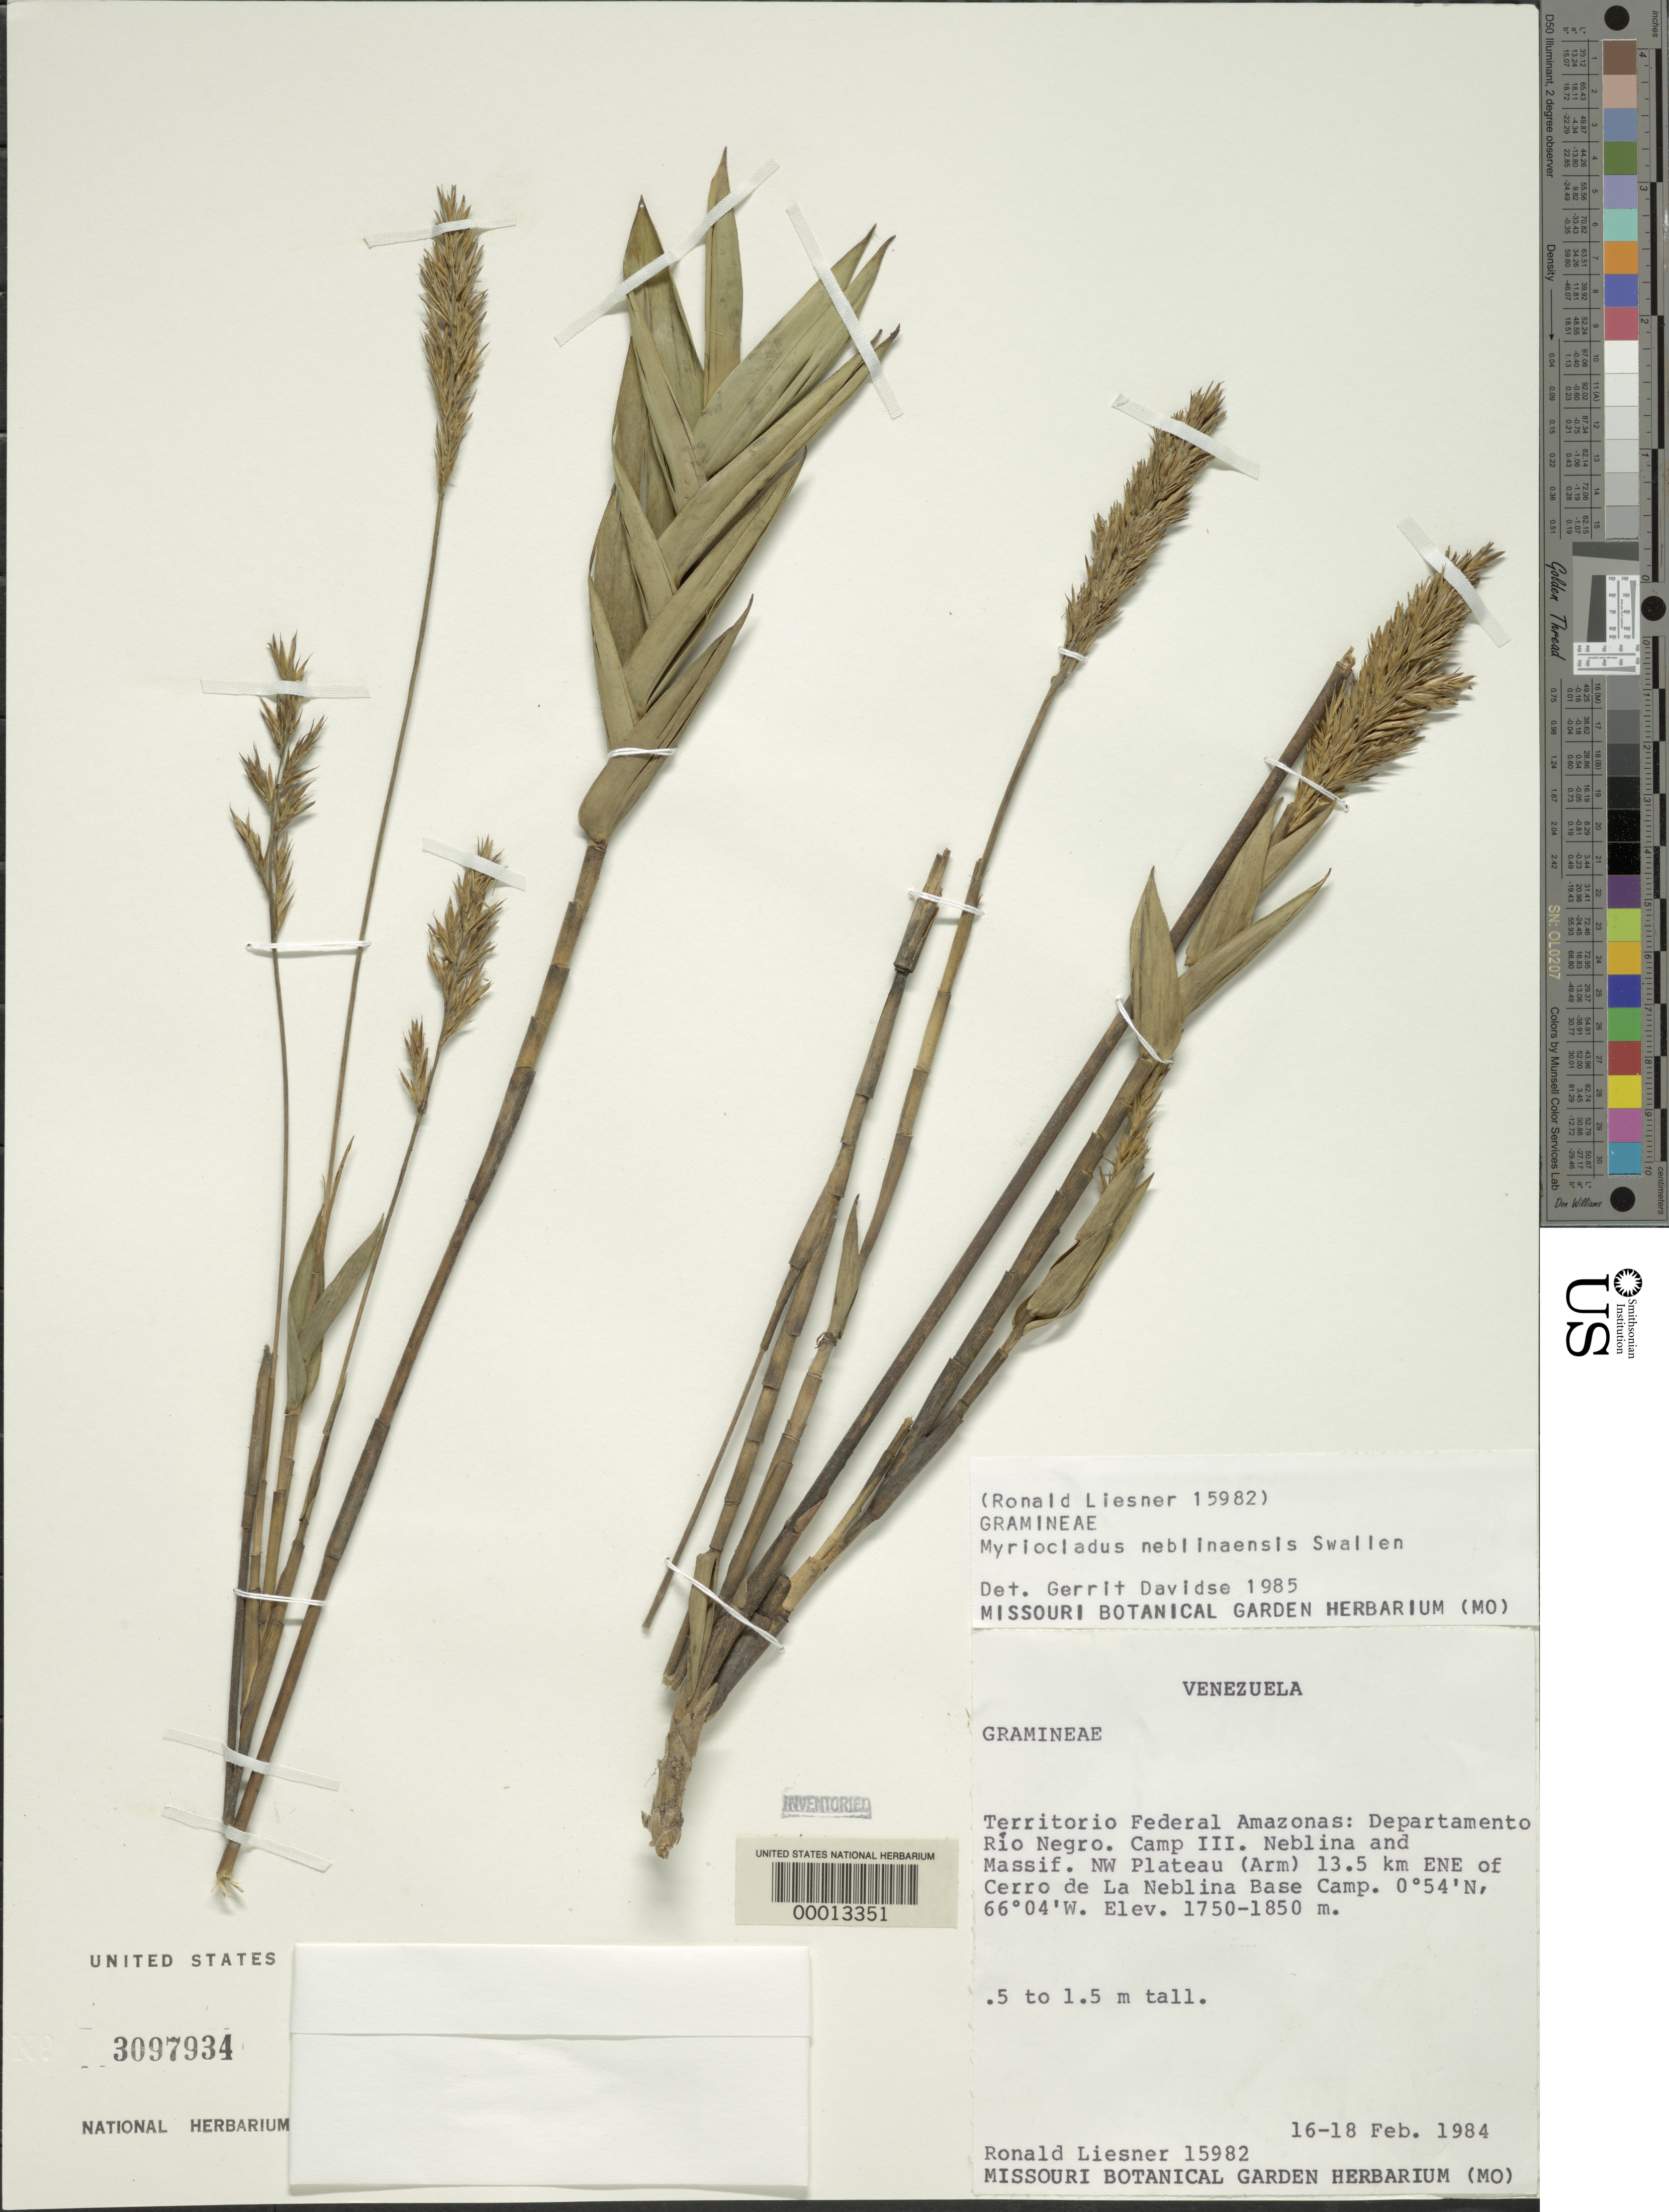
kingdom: Plantae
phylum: Tracheophyta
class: Liliopsida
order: Poales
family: Poaceae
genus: Myriocladus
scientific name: Myriocladus neblinaensis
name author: Swallen in Maguire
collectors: R. L. Liesner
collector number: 15982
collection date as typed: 18 Feb 1984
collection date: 1984-02-18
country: Venezuela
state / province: Amazonas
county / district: Rio Negro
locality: Neblina and massif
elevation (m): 1750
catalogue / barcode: US 3097934